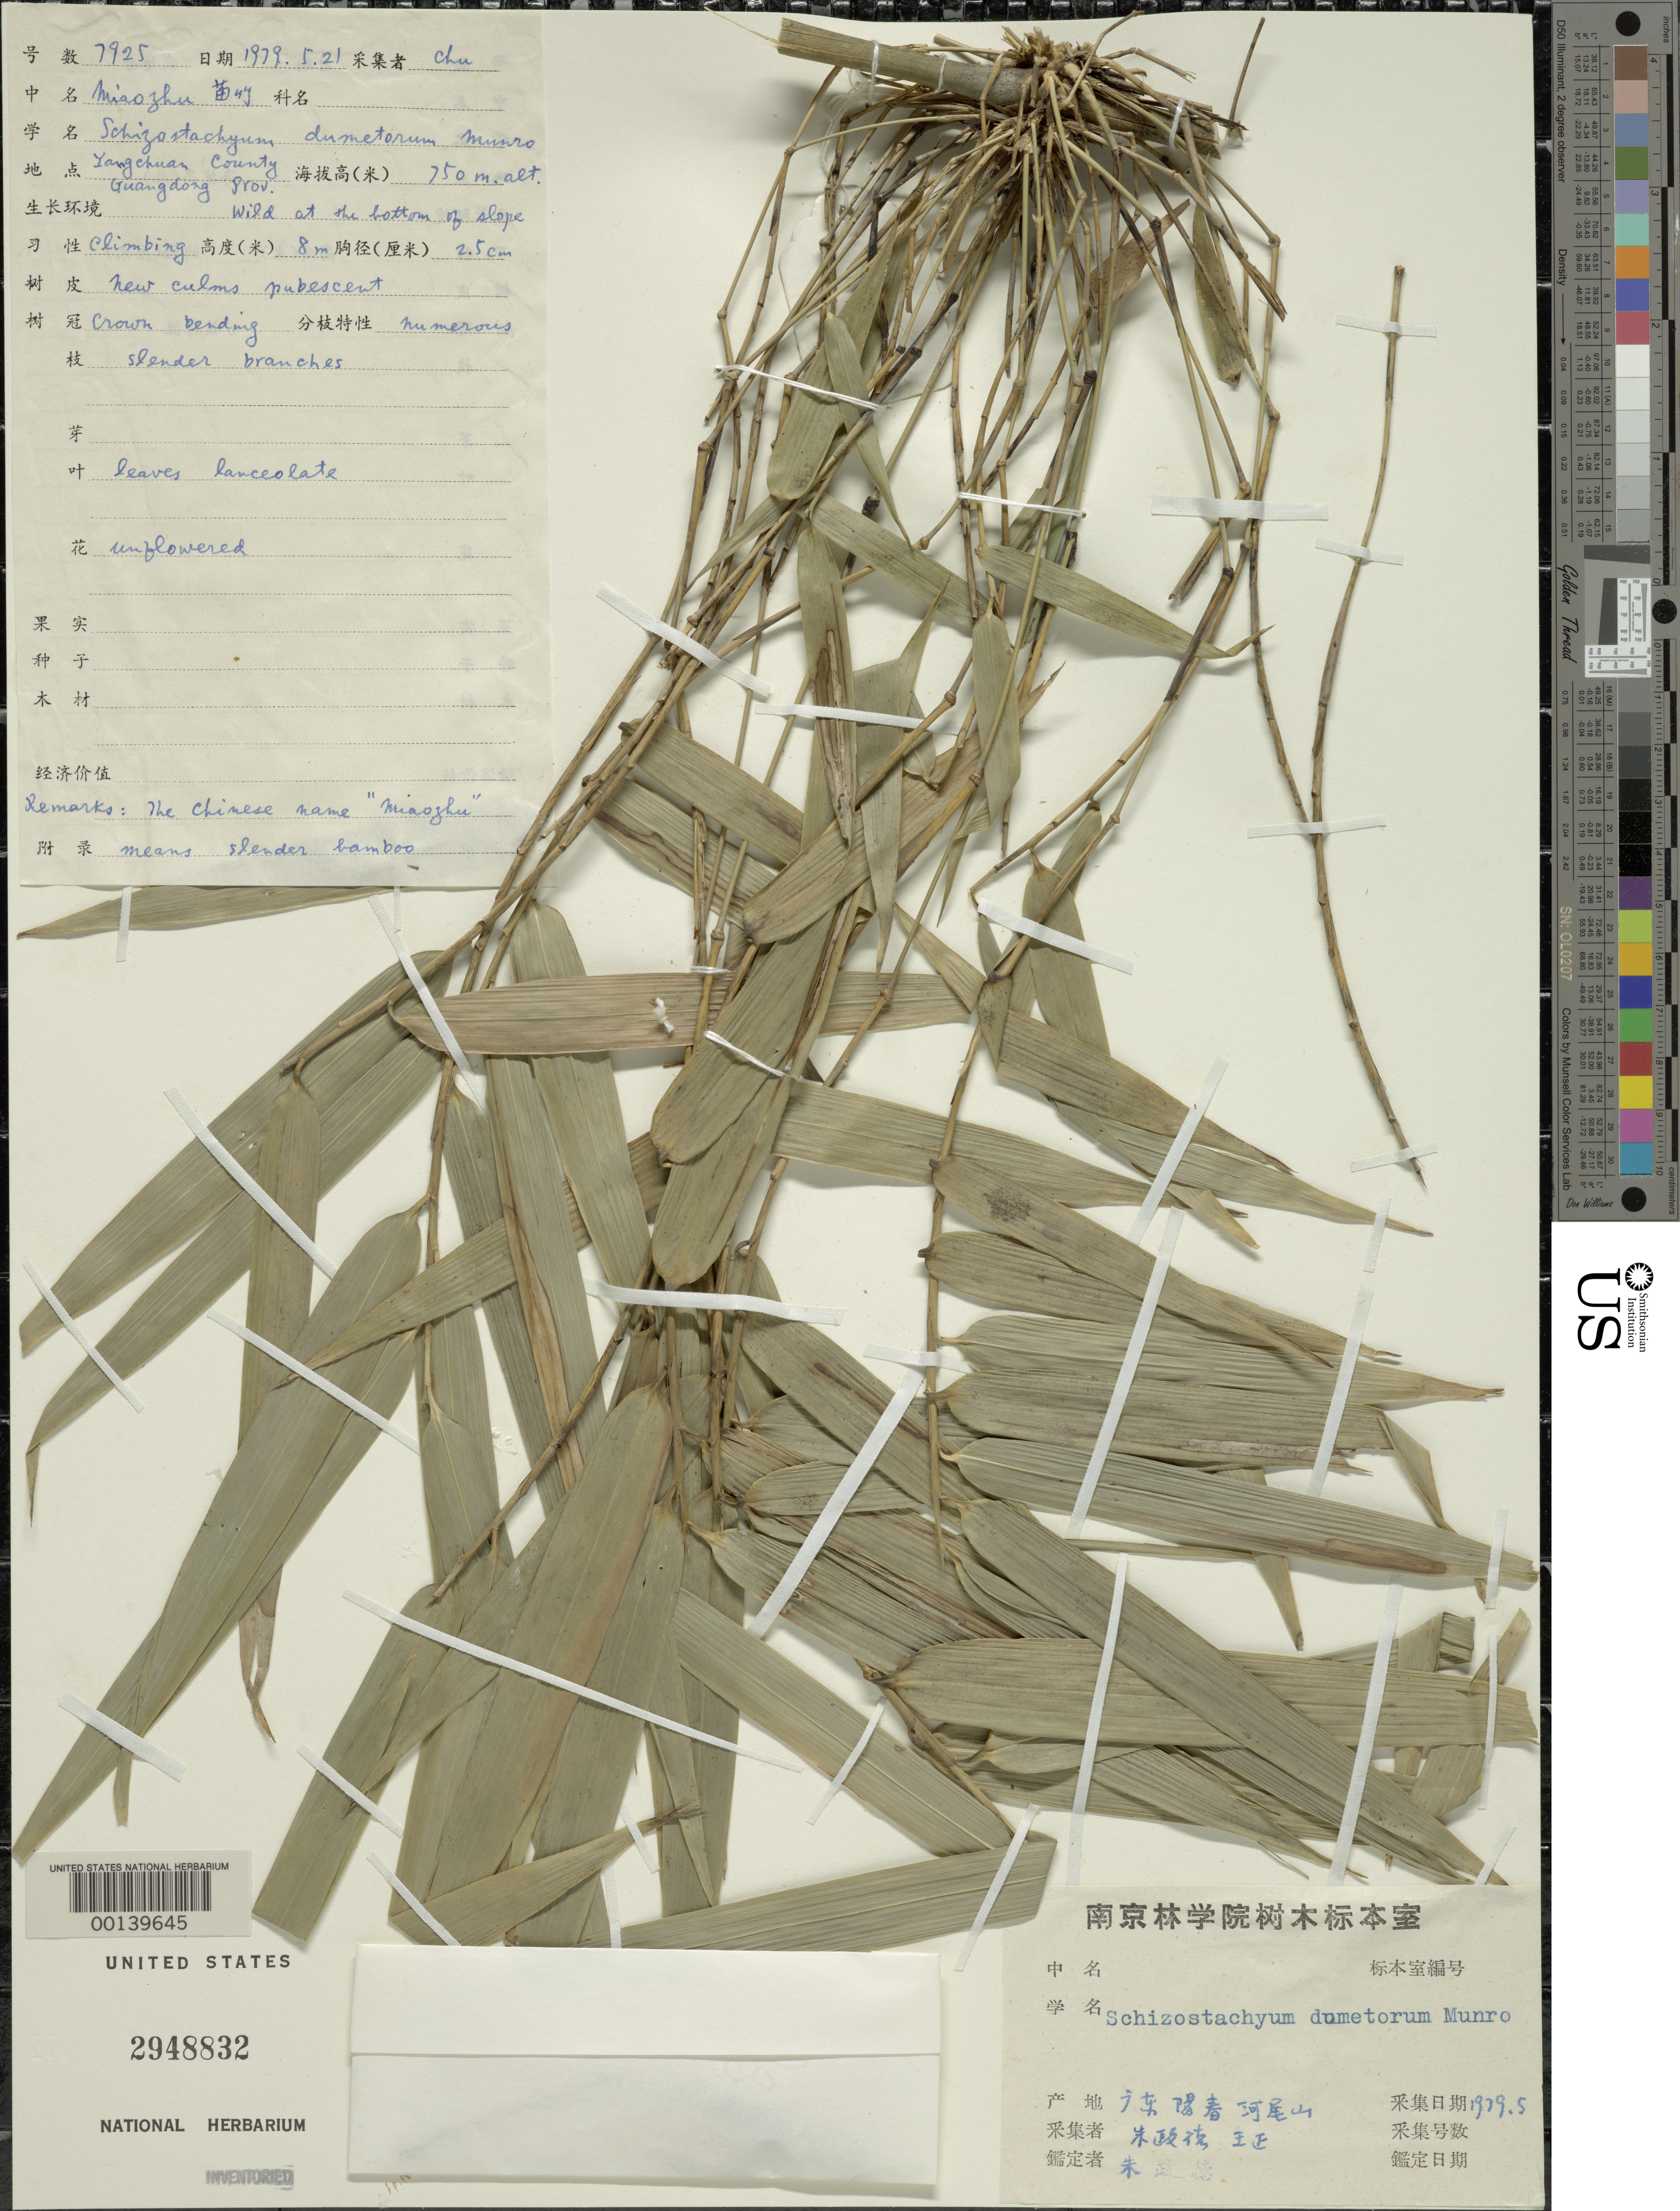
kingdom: Plantae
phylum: Tracheophyta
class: Liliopsida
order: Poales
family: Poaceae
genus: Schizostachyum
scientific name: Schizostachyum dumetorum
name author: (Hance) Munro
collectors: -- Chu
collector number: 7925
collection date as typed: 21 May 1979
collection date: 1979-05-21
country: China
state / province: Guangdong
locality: Langchuan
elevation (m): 750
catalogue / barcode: US 2948832